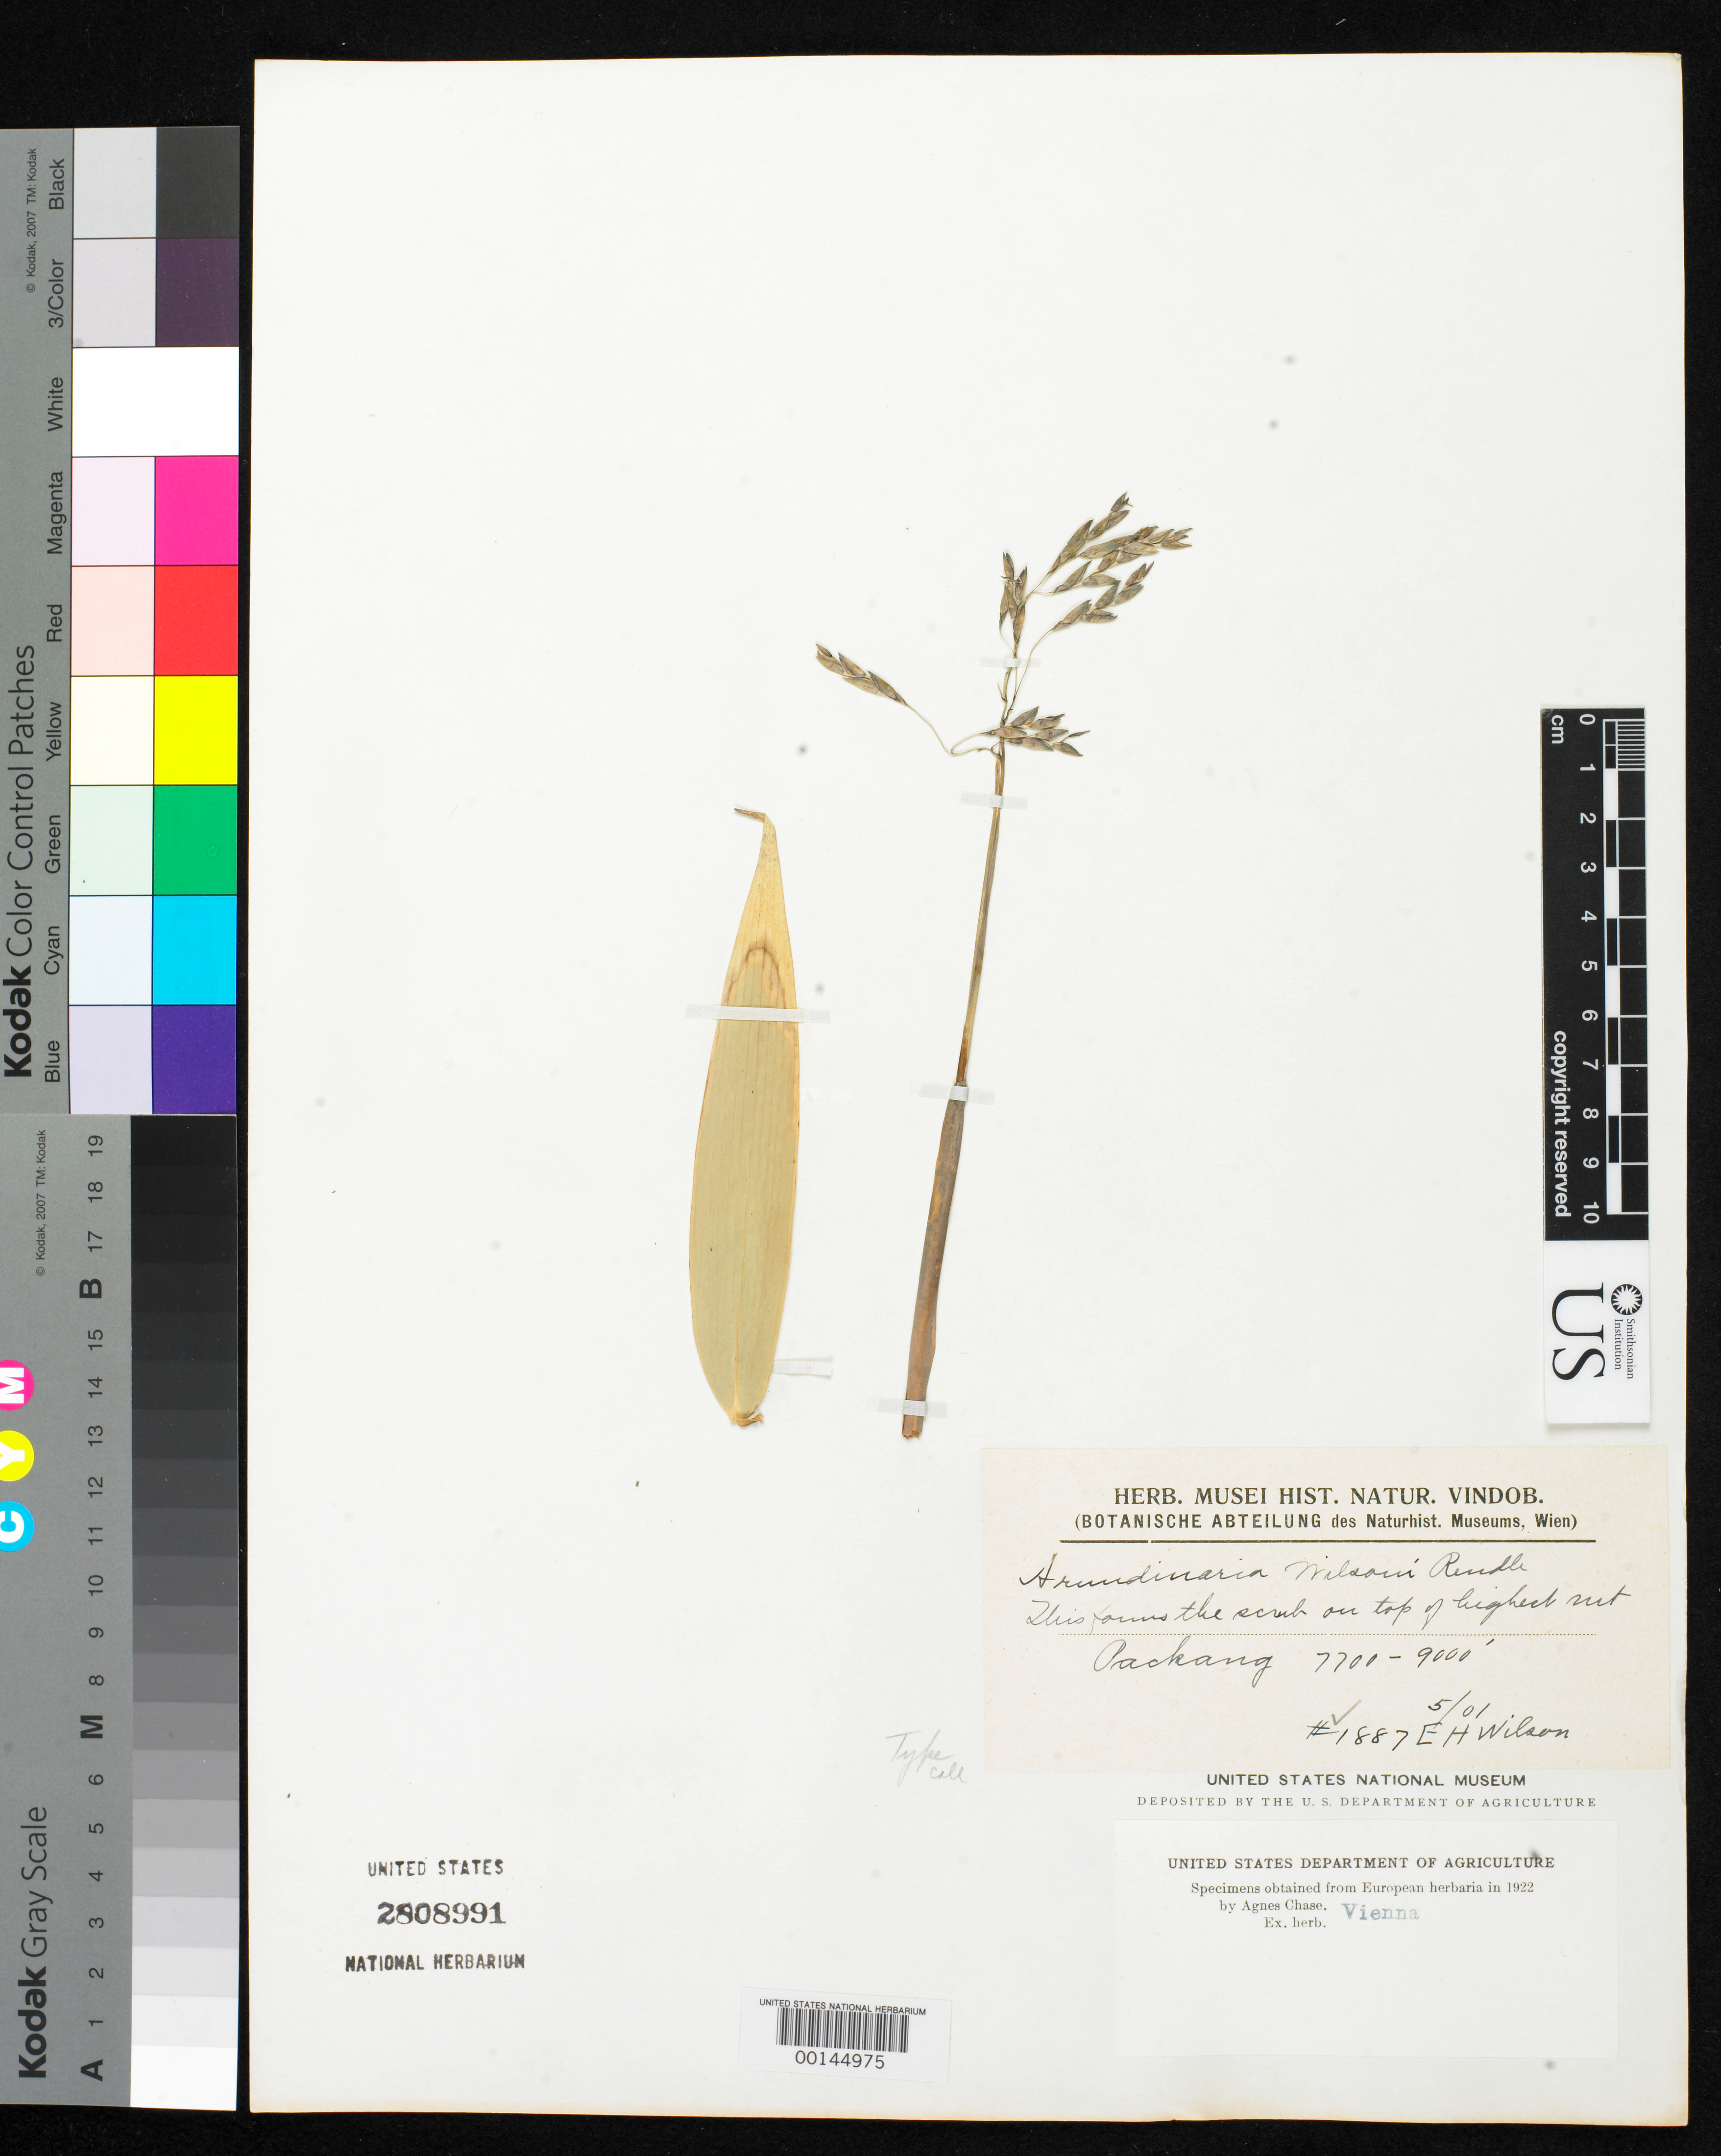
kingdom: Plantae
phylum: Tracheophyta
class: Liliopsida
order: Poales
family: Poaceae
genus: Arundinaria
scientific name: Arundinaria wilsoni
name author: Rendle in F.B. Forbes & Hemsl.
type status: Type Fragment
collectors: E. H. Wilson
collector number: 1887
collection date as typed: May 1901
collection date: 1901-05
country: China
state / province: Hubei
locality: Fang.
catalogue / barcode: US 2808991